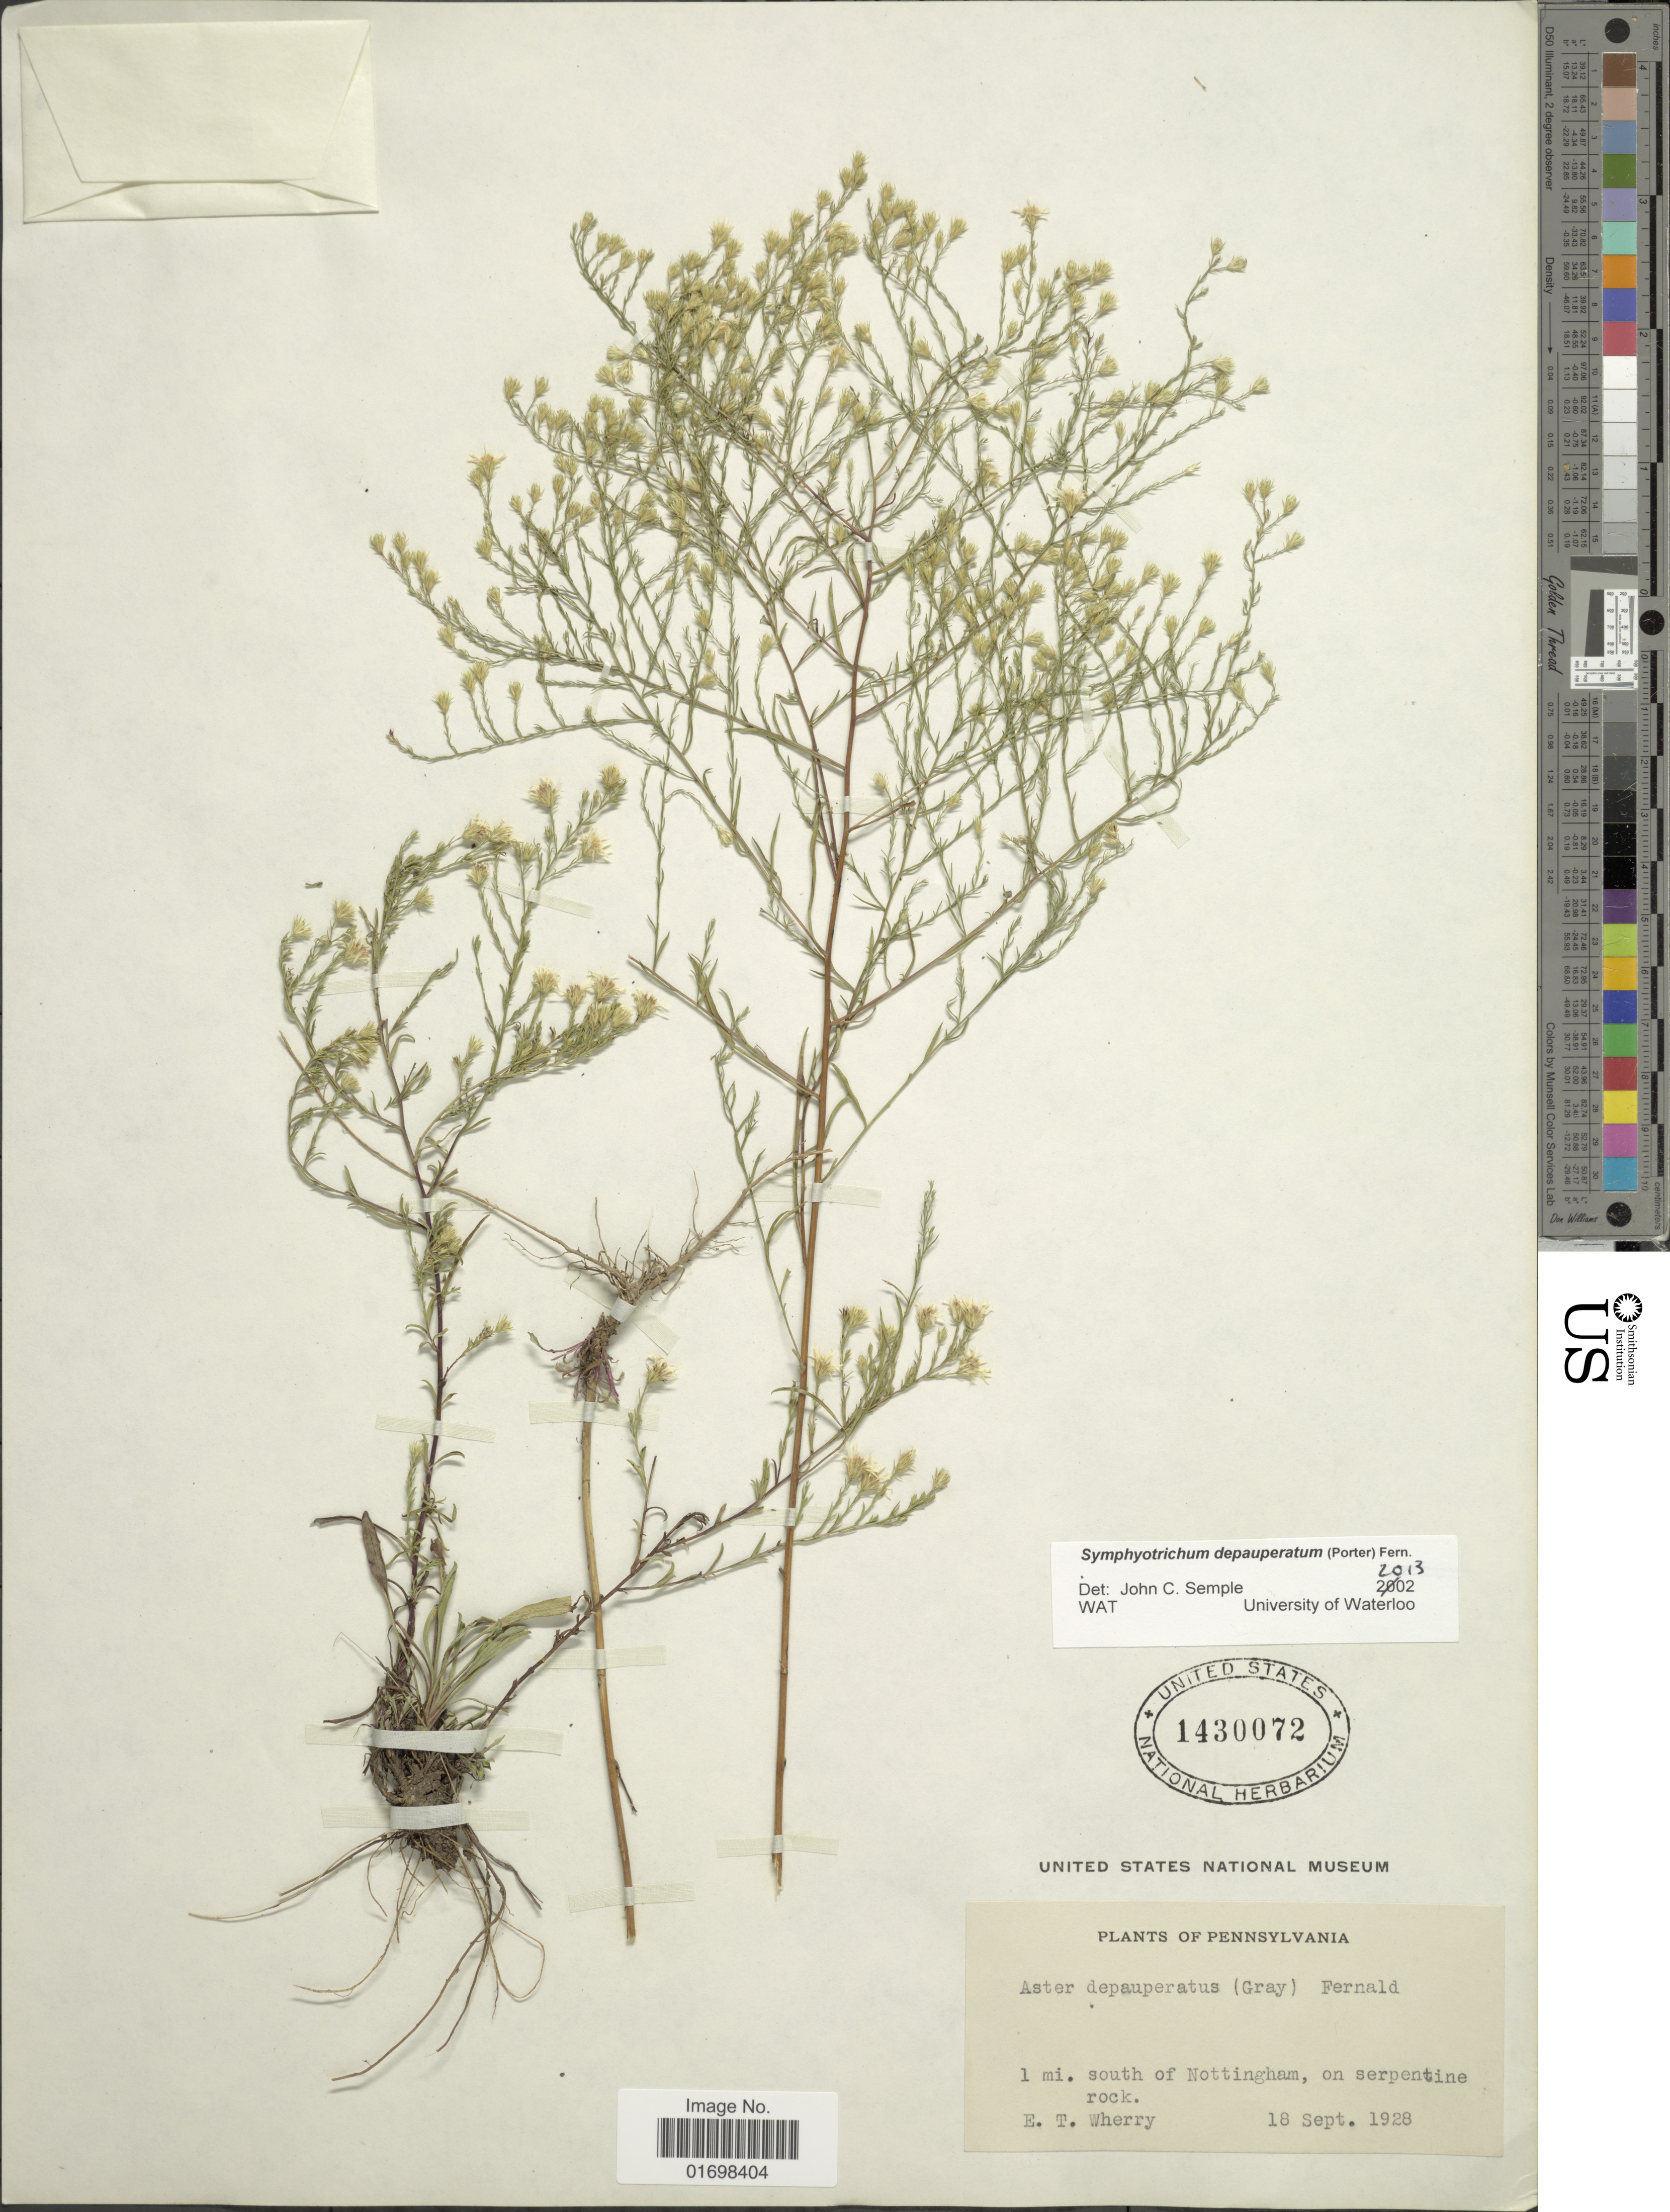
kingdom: Plantae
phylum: Tracheophyta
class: Magnoliopsida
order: Asterales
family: Asteraceae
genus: Symphyotrichum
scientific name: Symphyotrichum depauperatum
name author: (Fernald) G.L. Nesom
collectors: E. T. Wherry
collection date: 1928-09-18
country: United States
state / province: Pennsylvania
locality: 1 mi. south of Nottingham, on serpentine rock.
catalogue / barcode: US 1430072